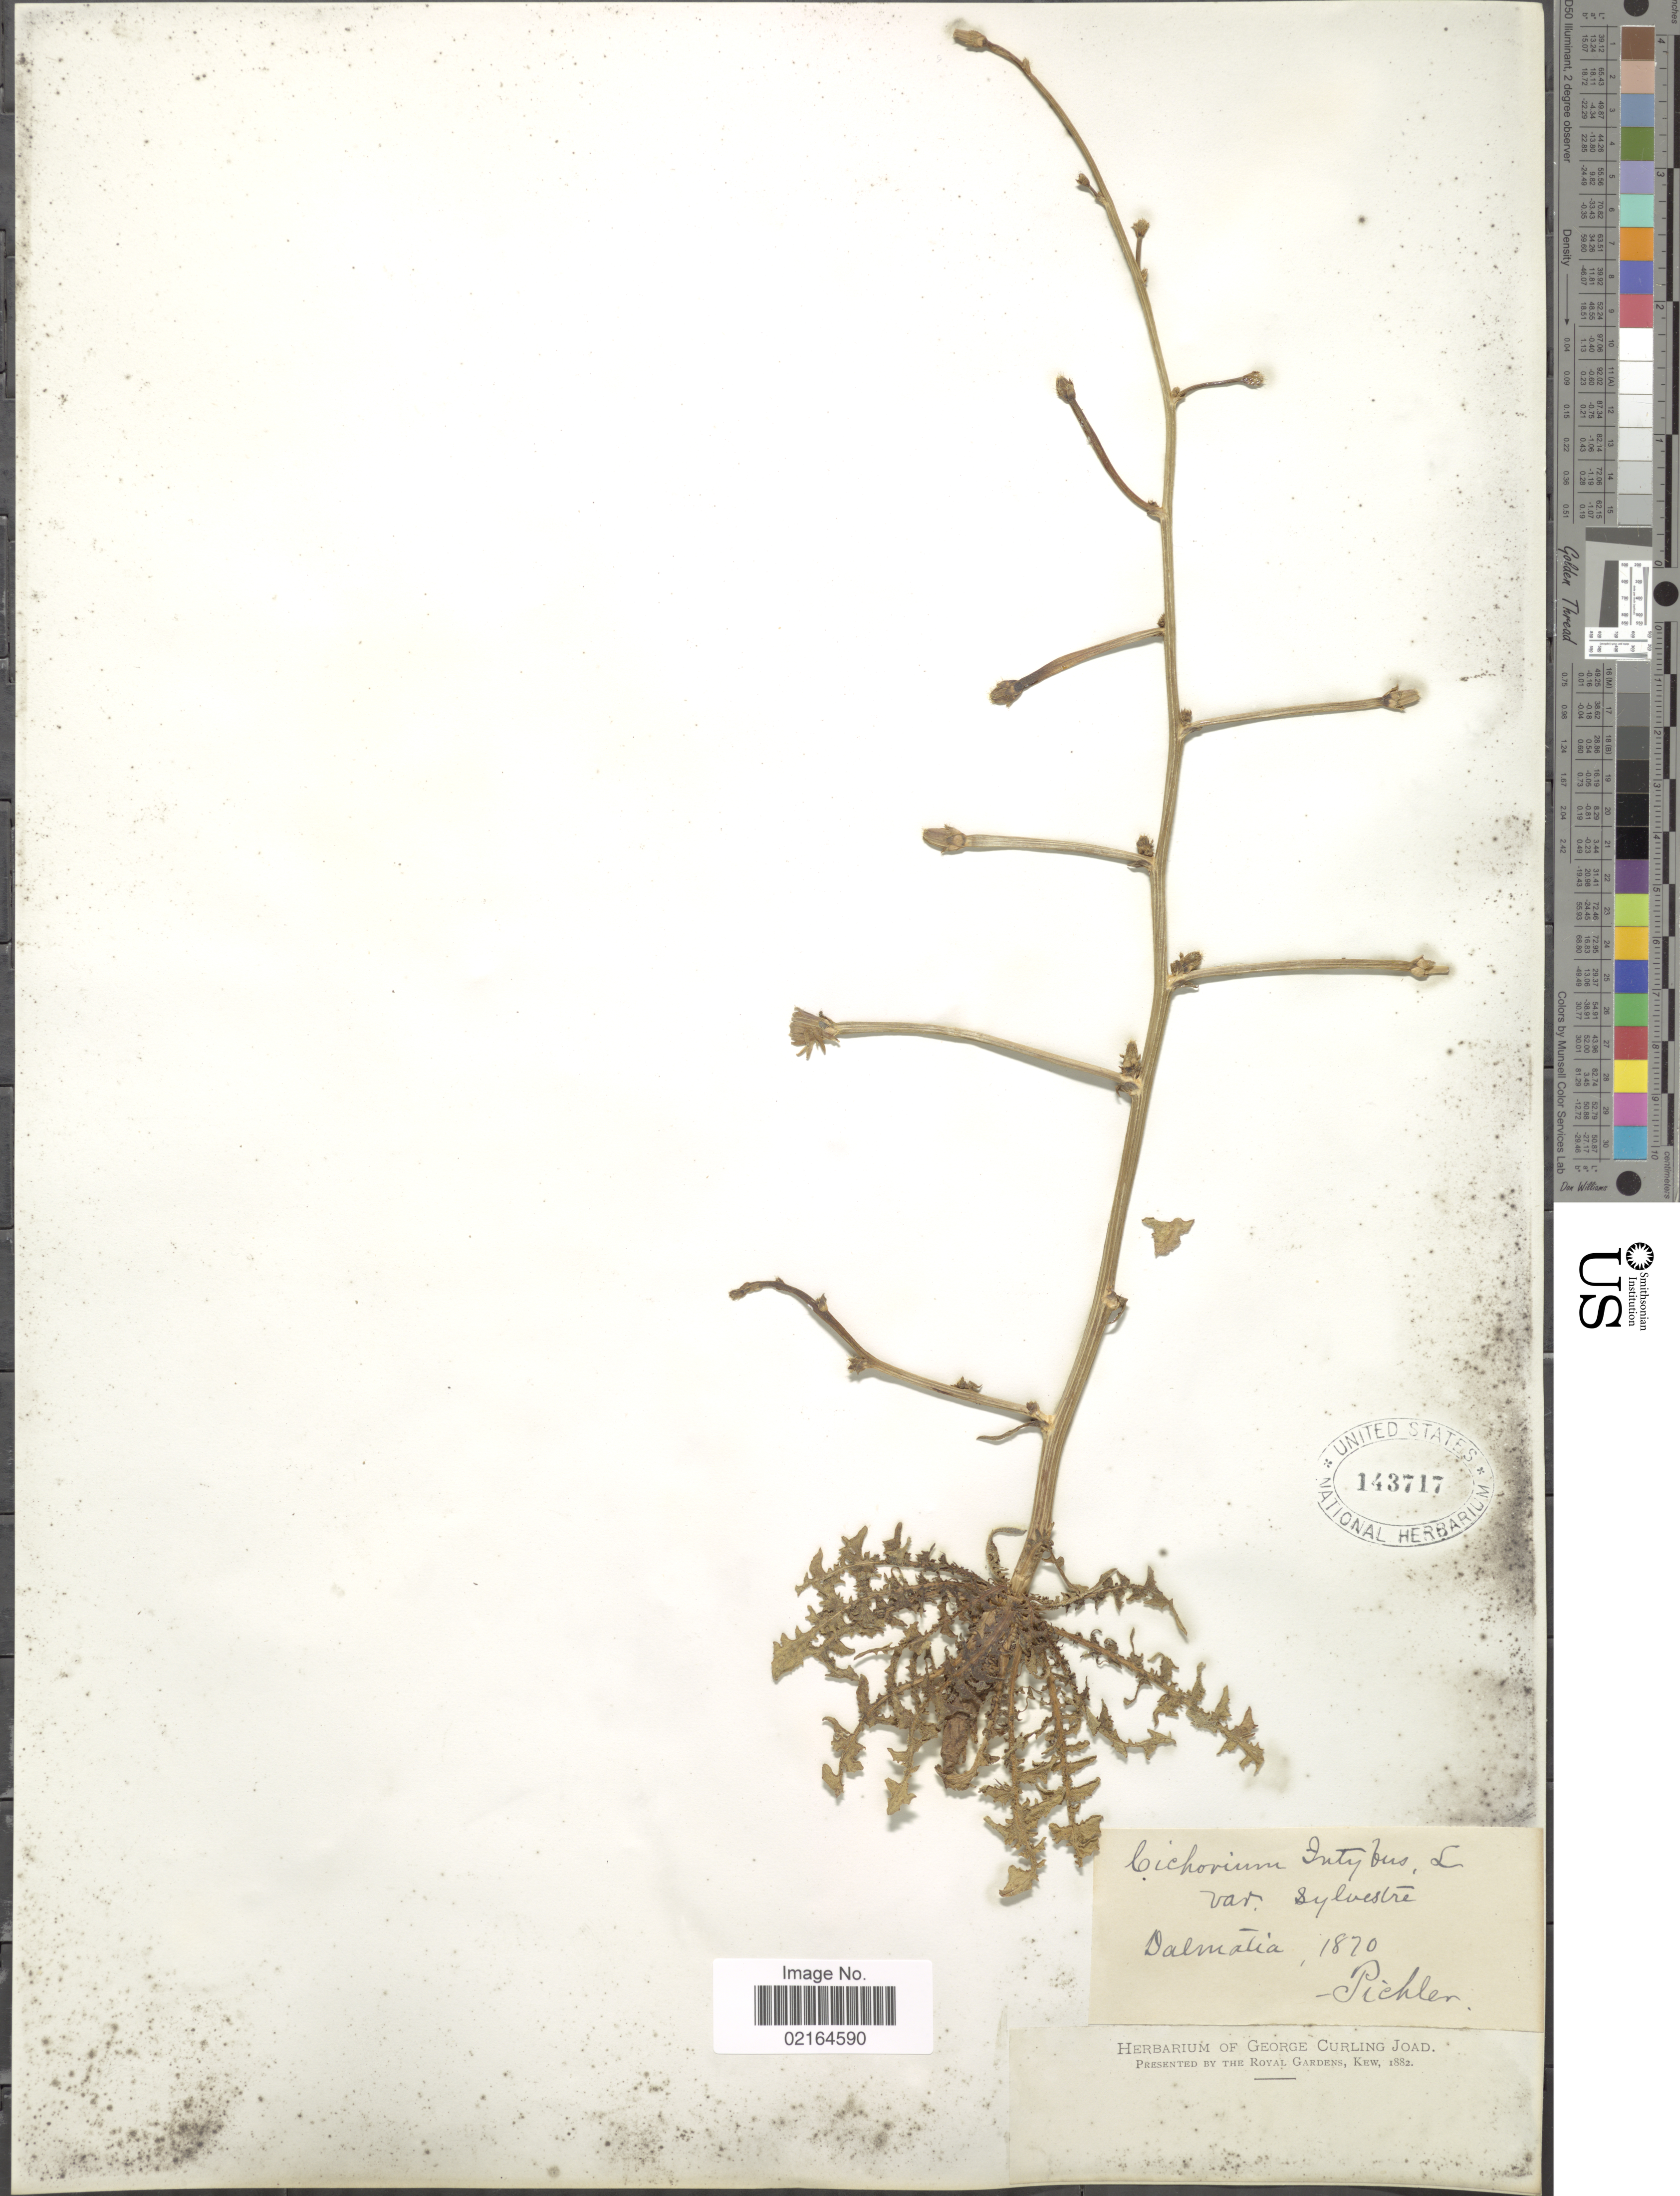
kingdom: Plantae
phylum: Tracheophyta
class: Magnoliopsida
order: Asterales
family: Asteraceae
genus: Cichorium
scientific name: Cichorium intybus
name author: L.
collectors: Pichler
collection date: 1870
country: Croatia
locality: Dalmatia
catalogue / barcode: US 143717